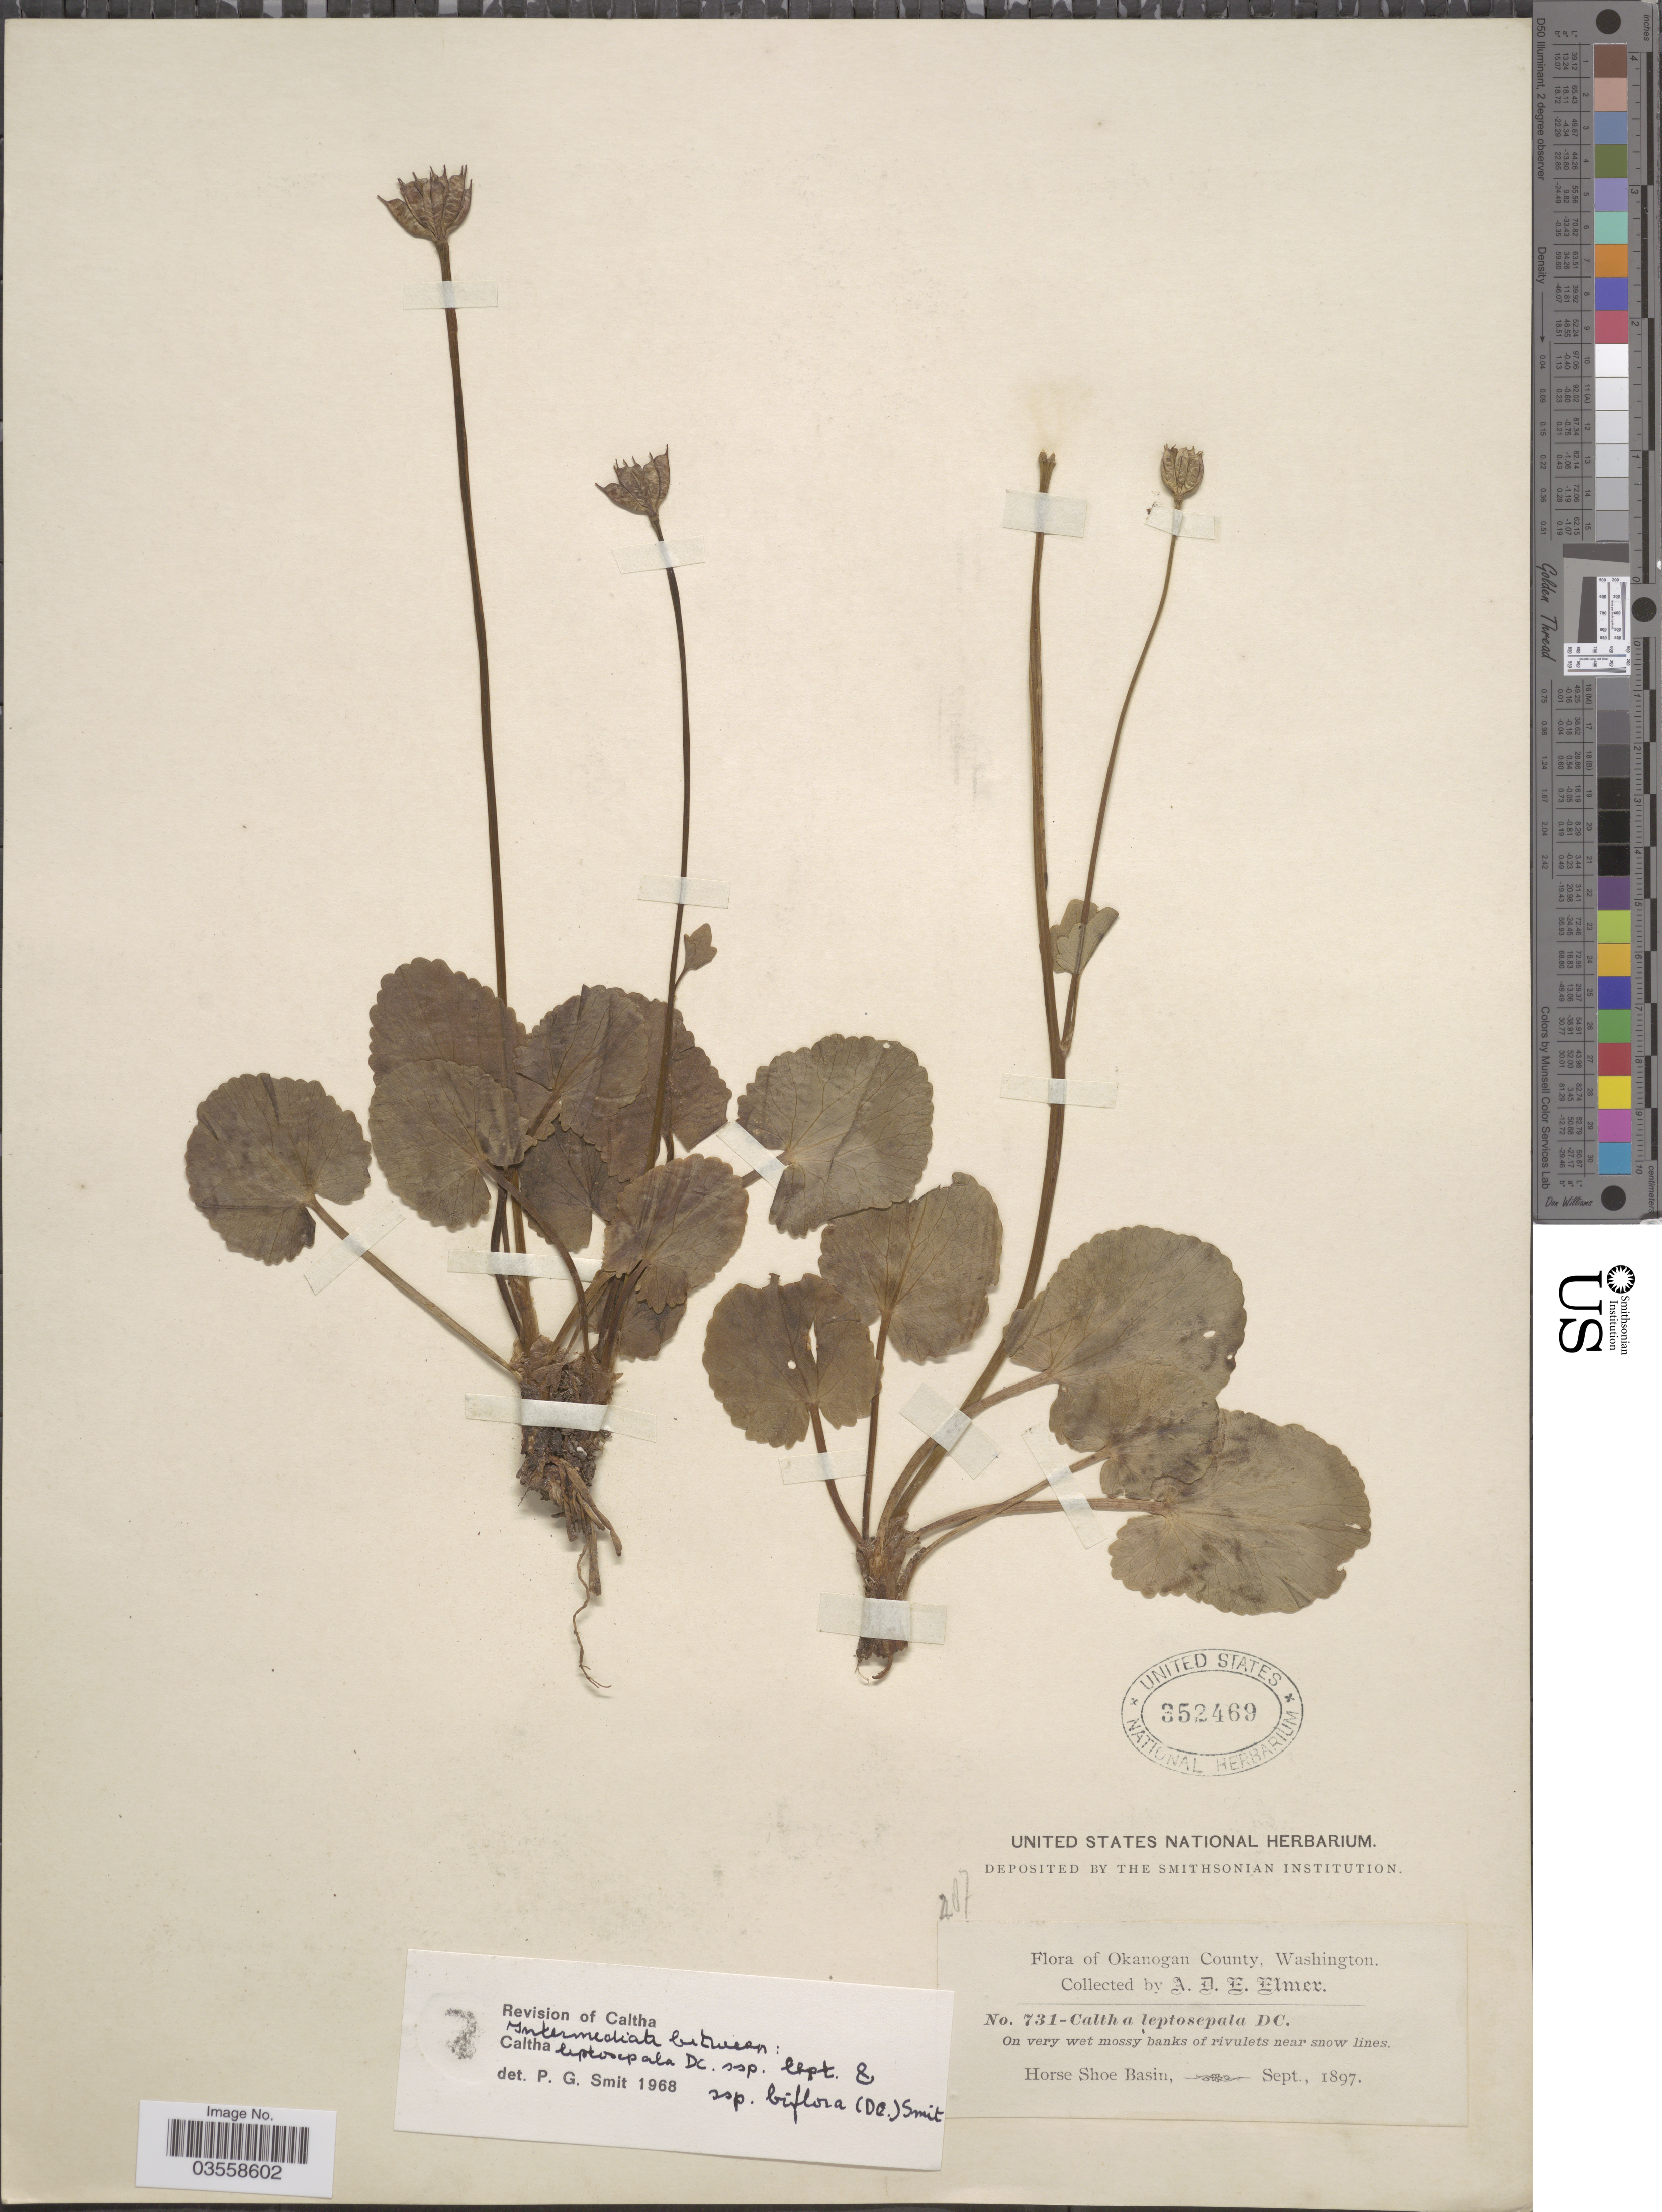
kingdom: Plantae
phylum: Tracheophyta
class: Magnoliopsida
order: Ranunculales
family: Ranunculaceae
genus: Caltha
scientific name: Caltha leptosepala subsp. biflora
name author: DC.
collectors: A. D. E. Elmer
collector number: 731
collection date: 1897-09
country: United States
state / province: Washington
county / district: Okanogan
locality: Okanogan County. Horse Shoe Basin.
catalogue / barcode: US 352469